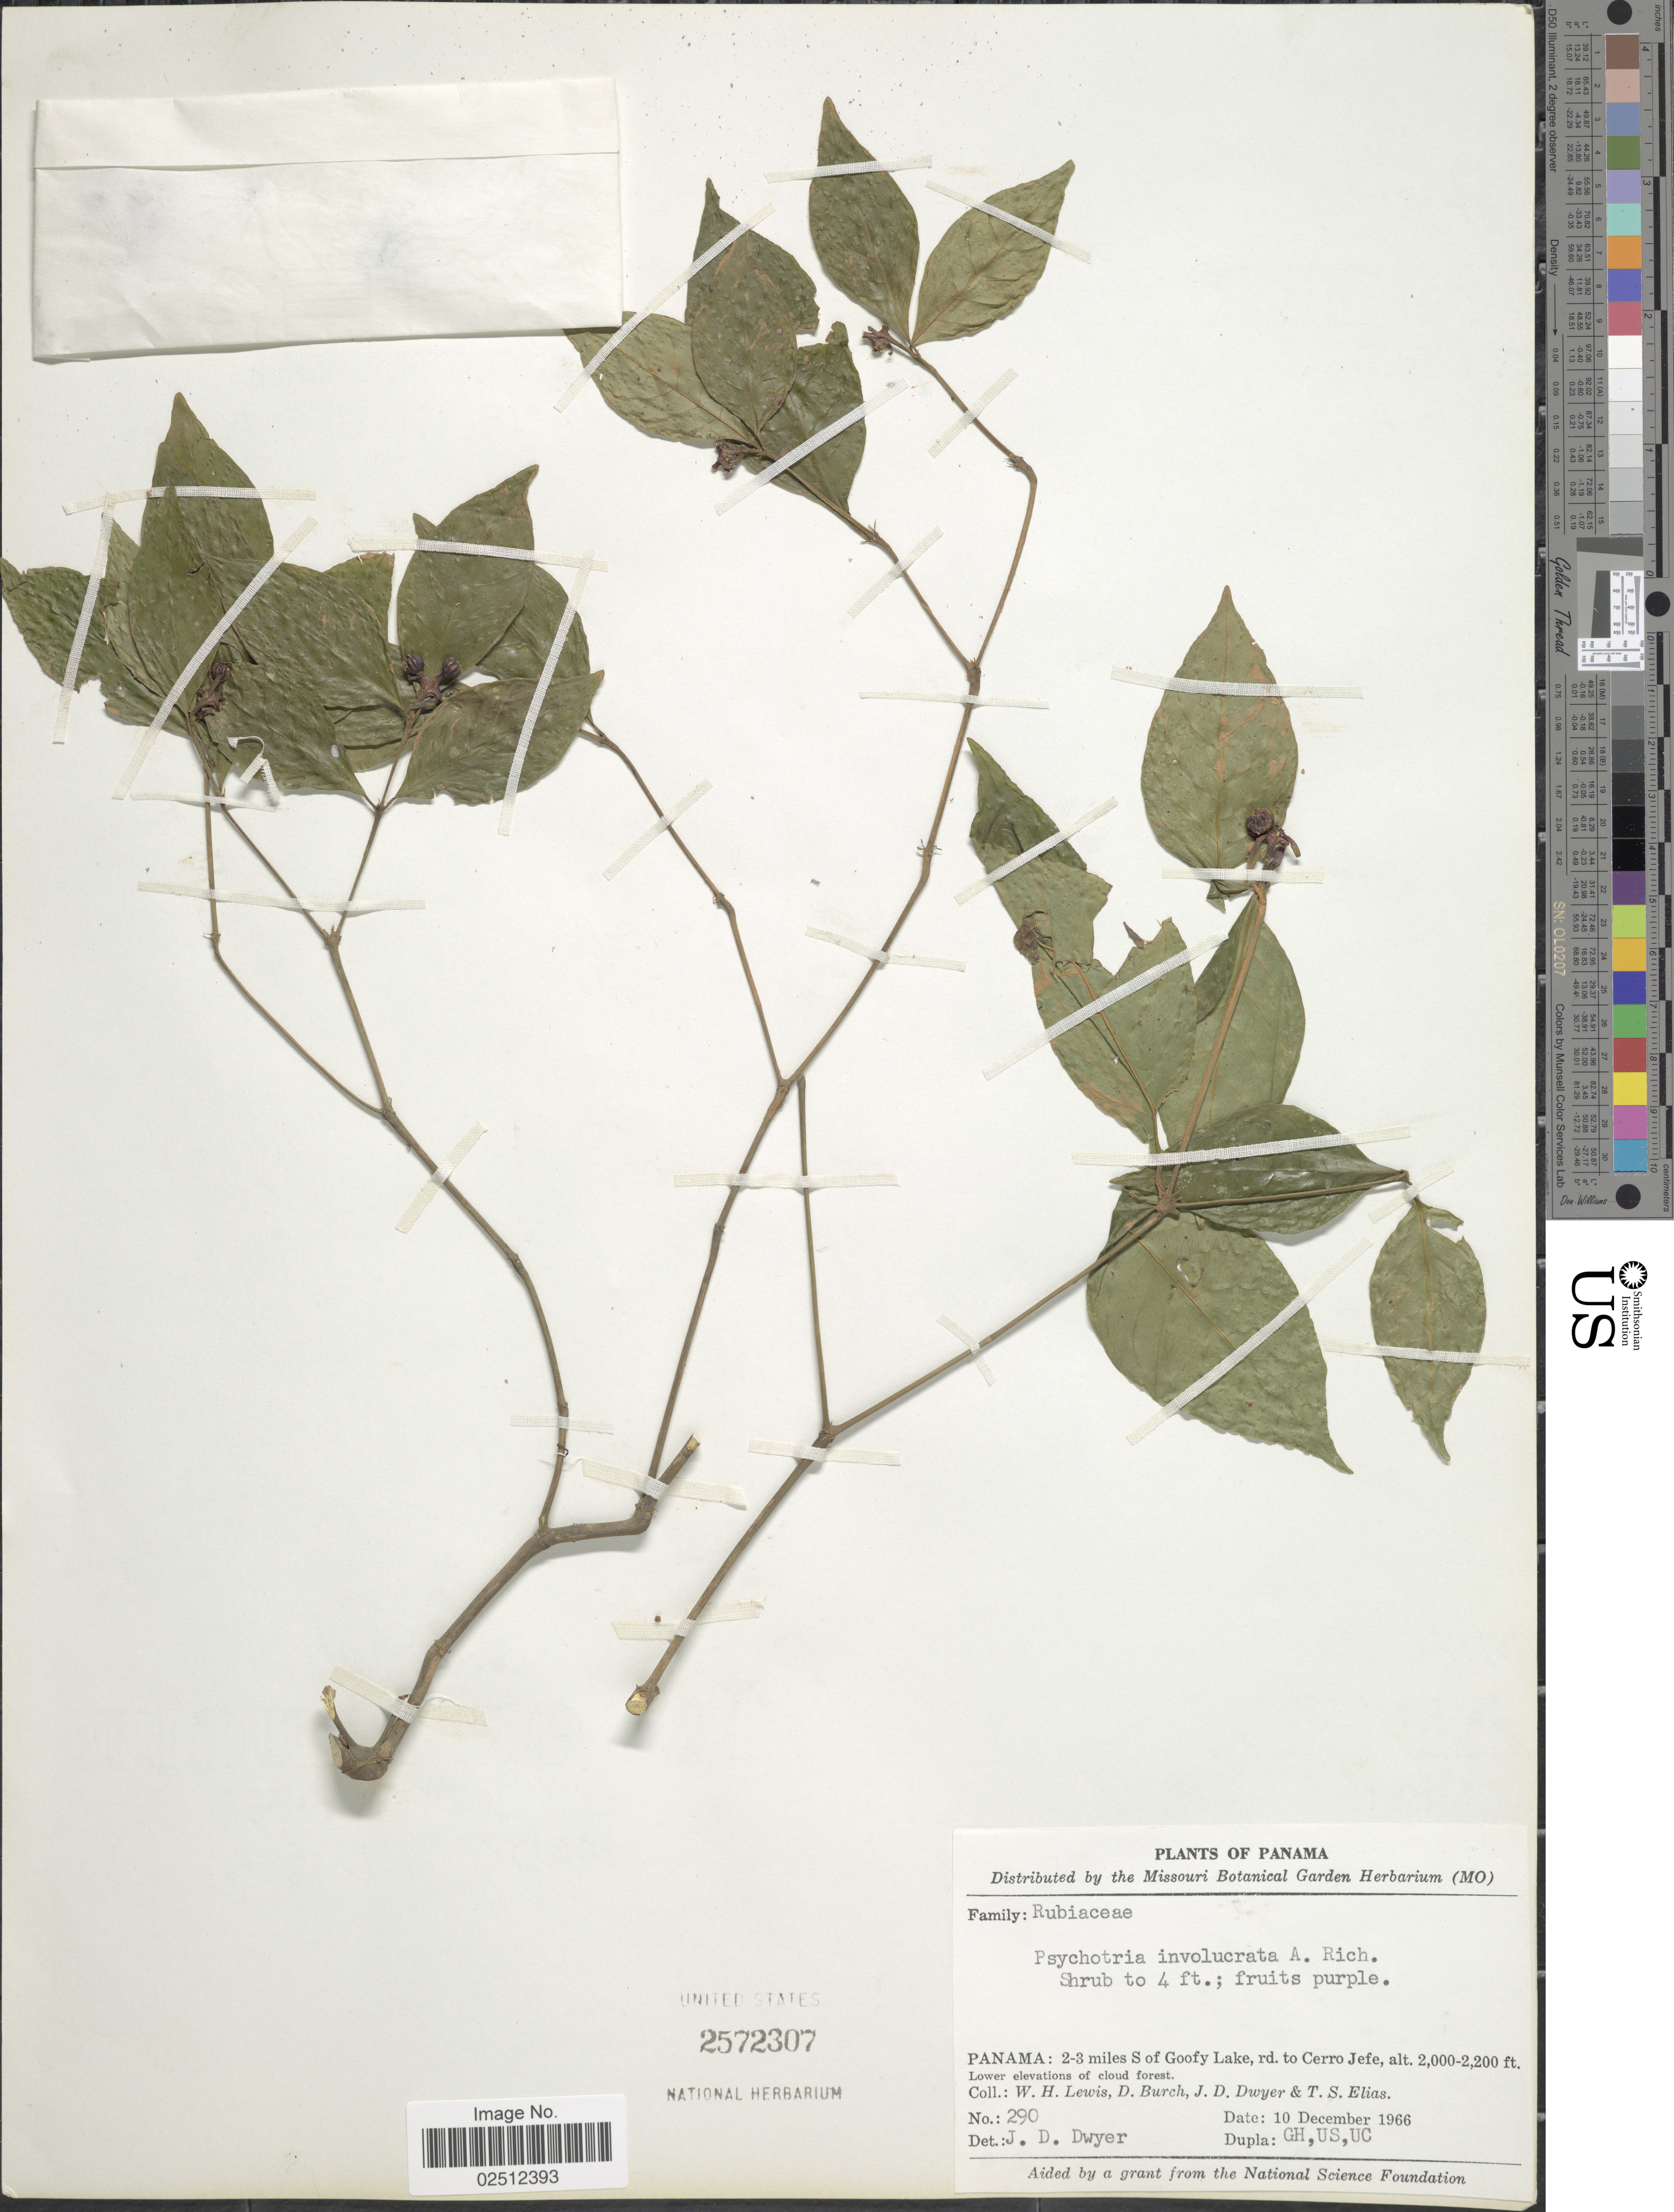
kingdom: Plantae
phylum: Tracheophyta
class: Magnoliopsida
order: Gentianales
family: Rubiaceae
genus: Psychotria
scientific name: Psychotria involucrata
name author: Sw.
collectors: W. H. Lewis, D. Burch, J. D. Dwyer & T. S. Elias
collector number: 290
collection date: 1966-12-10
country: Panama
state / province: Panamá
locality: Panama: 2-3 miles of Goofy Lake, rd. to Cerro Jefe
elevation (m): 610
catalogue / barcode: US 2572307